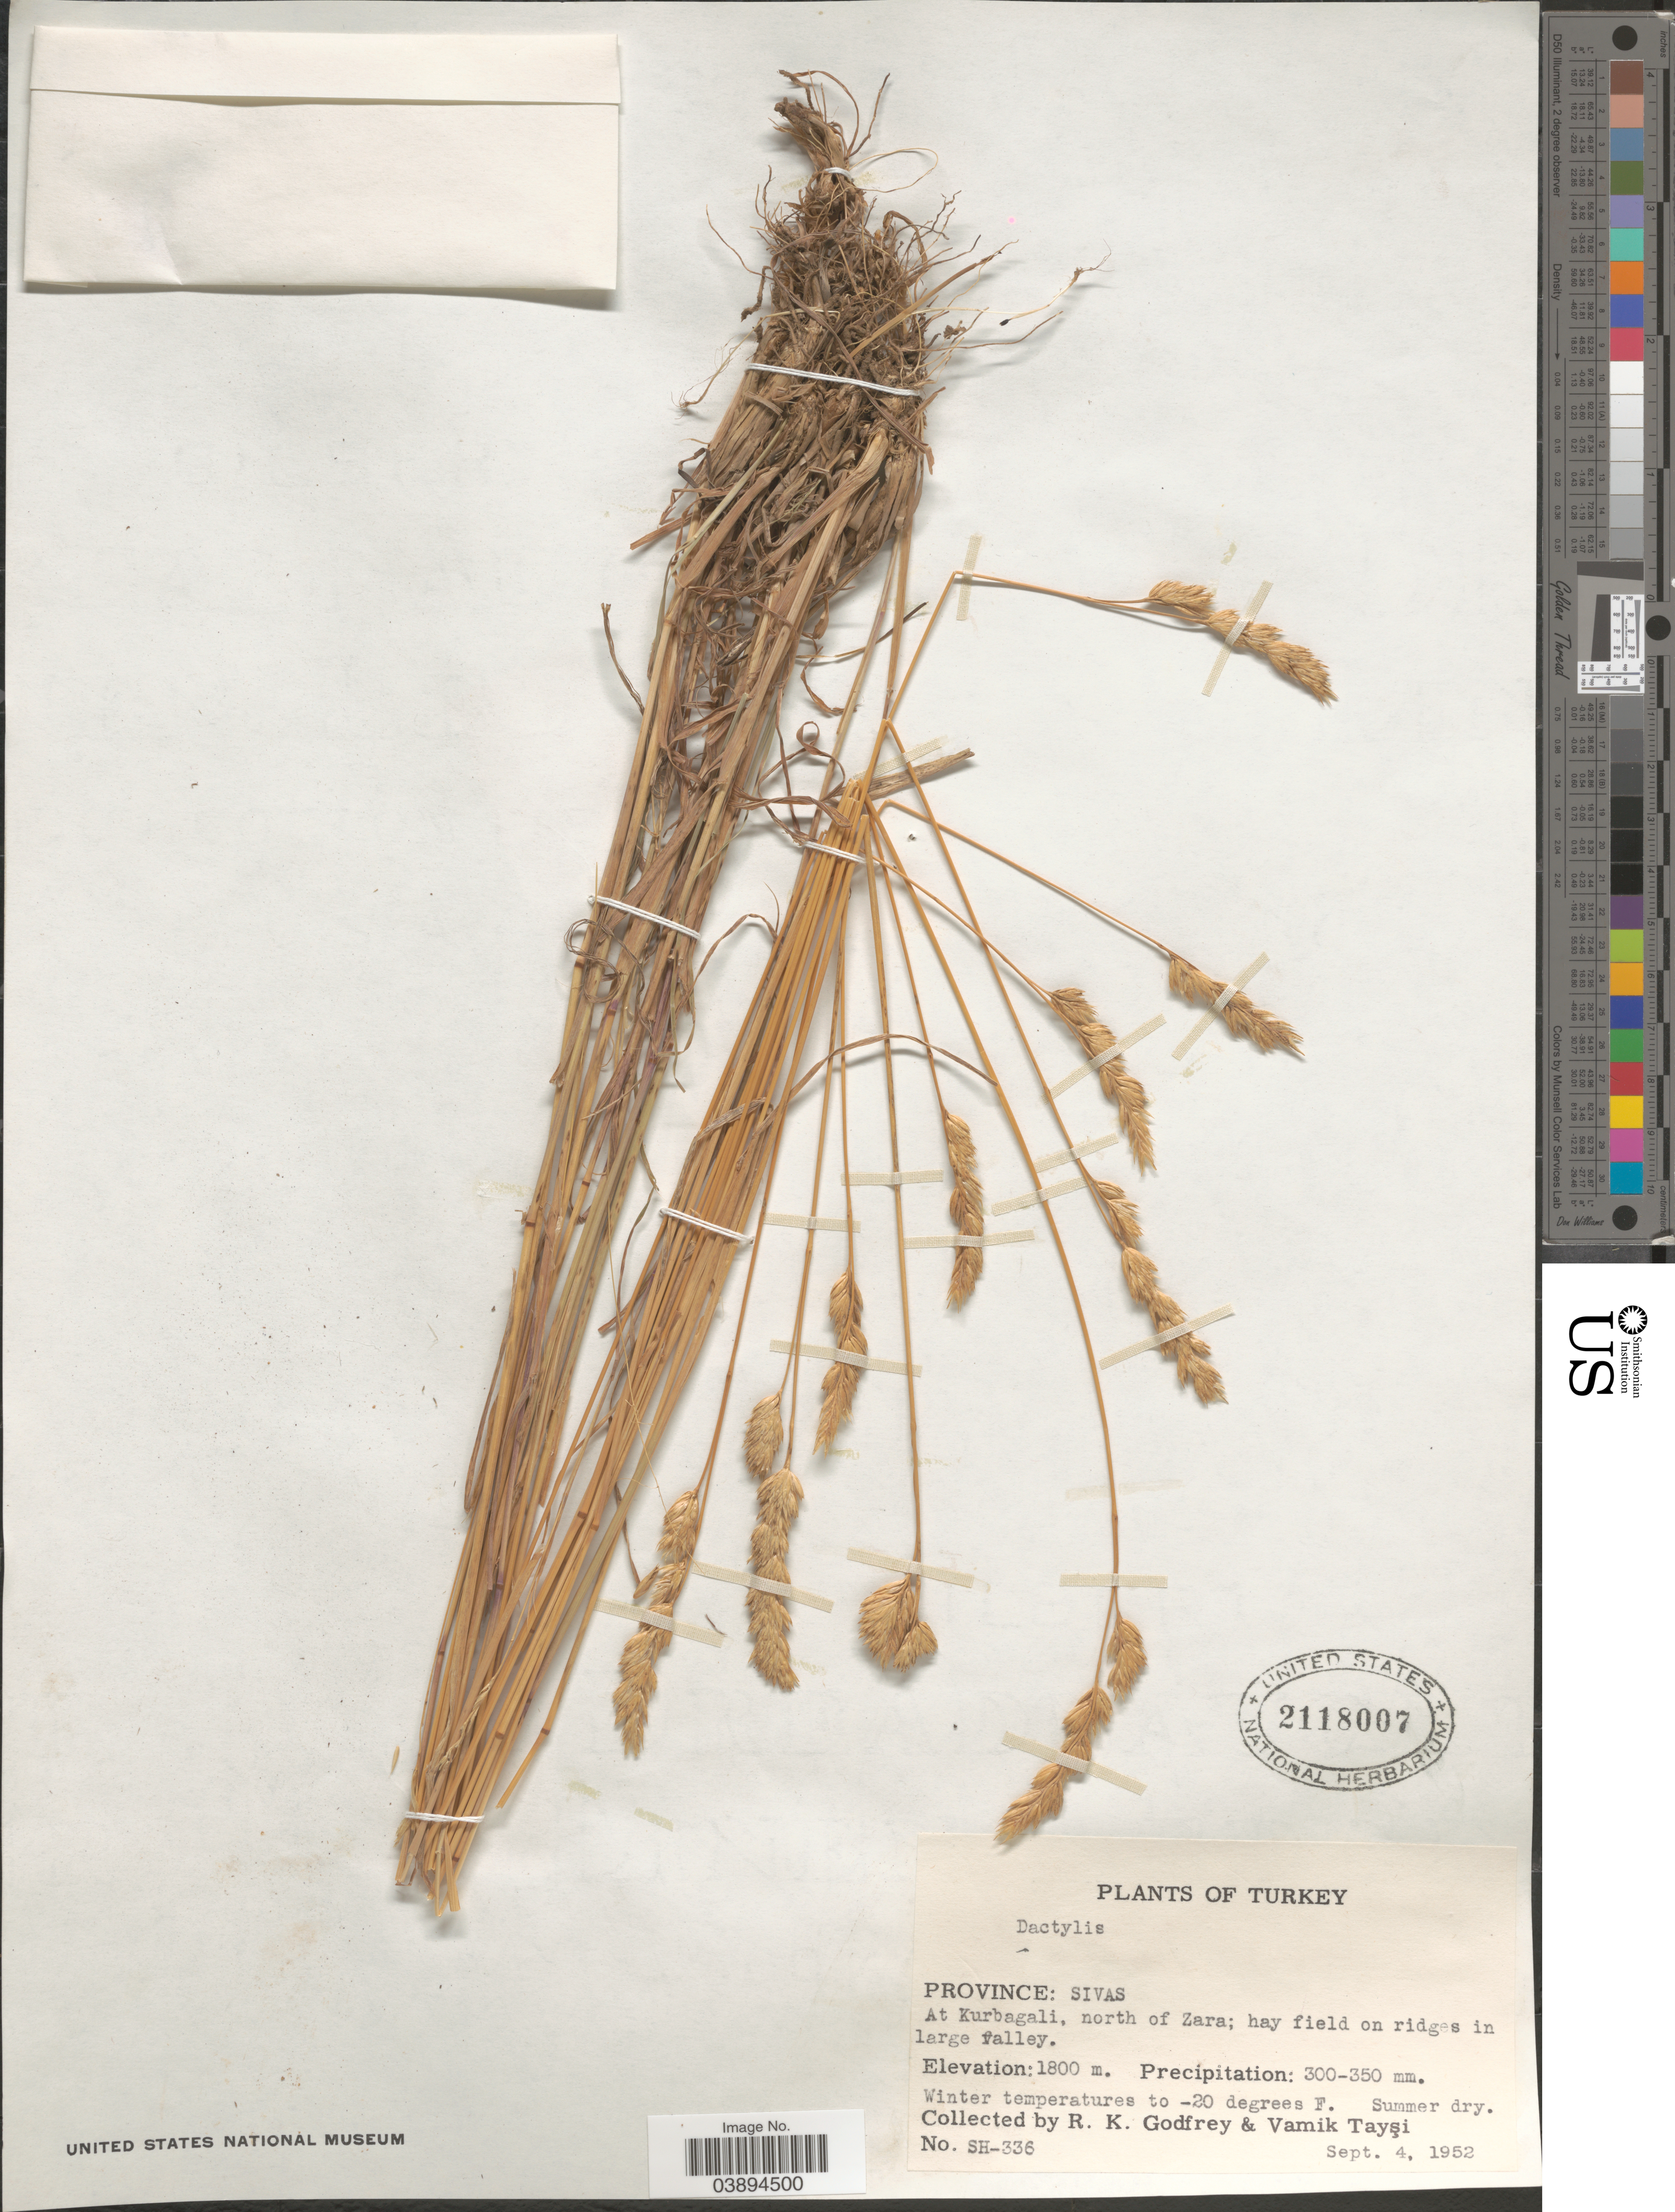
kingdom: Plantae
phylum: Tracheophyta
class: Liliopsida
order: Poales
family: Poaceae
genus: Dactylis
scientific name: Dactylis sp.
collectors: R. K. Godfrey & V. Taysi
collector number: SH-336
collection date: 1952-09-04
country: Turkey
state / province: Sivas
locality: At Kurbagali, north of Zara; hay field on ridges in large valley.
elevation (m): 1800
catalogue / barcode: US 2118007